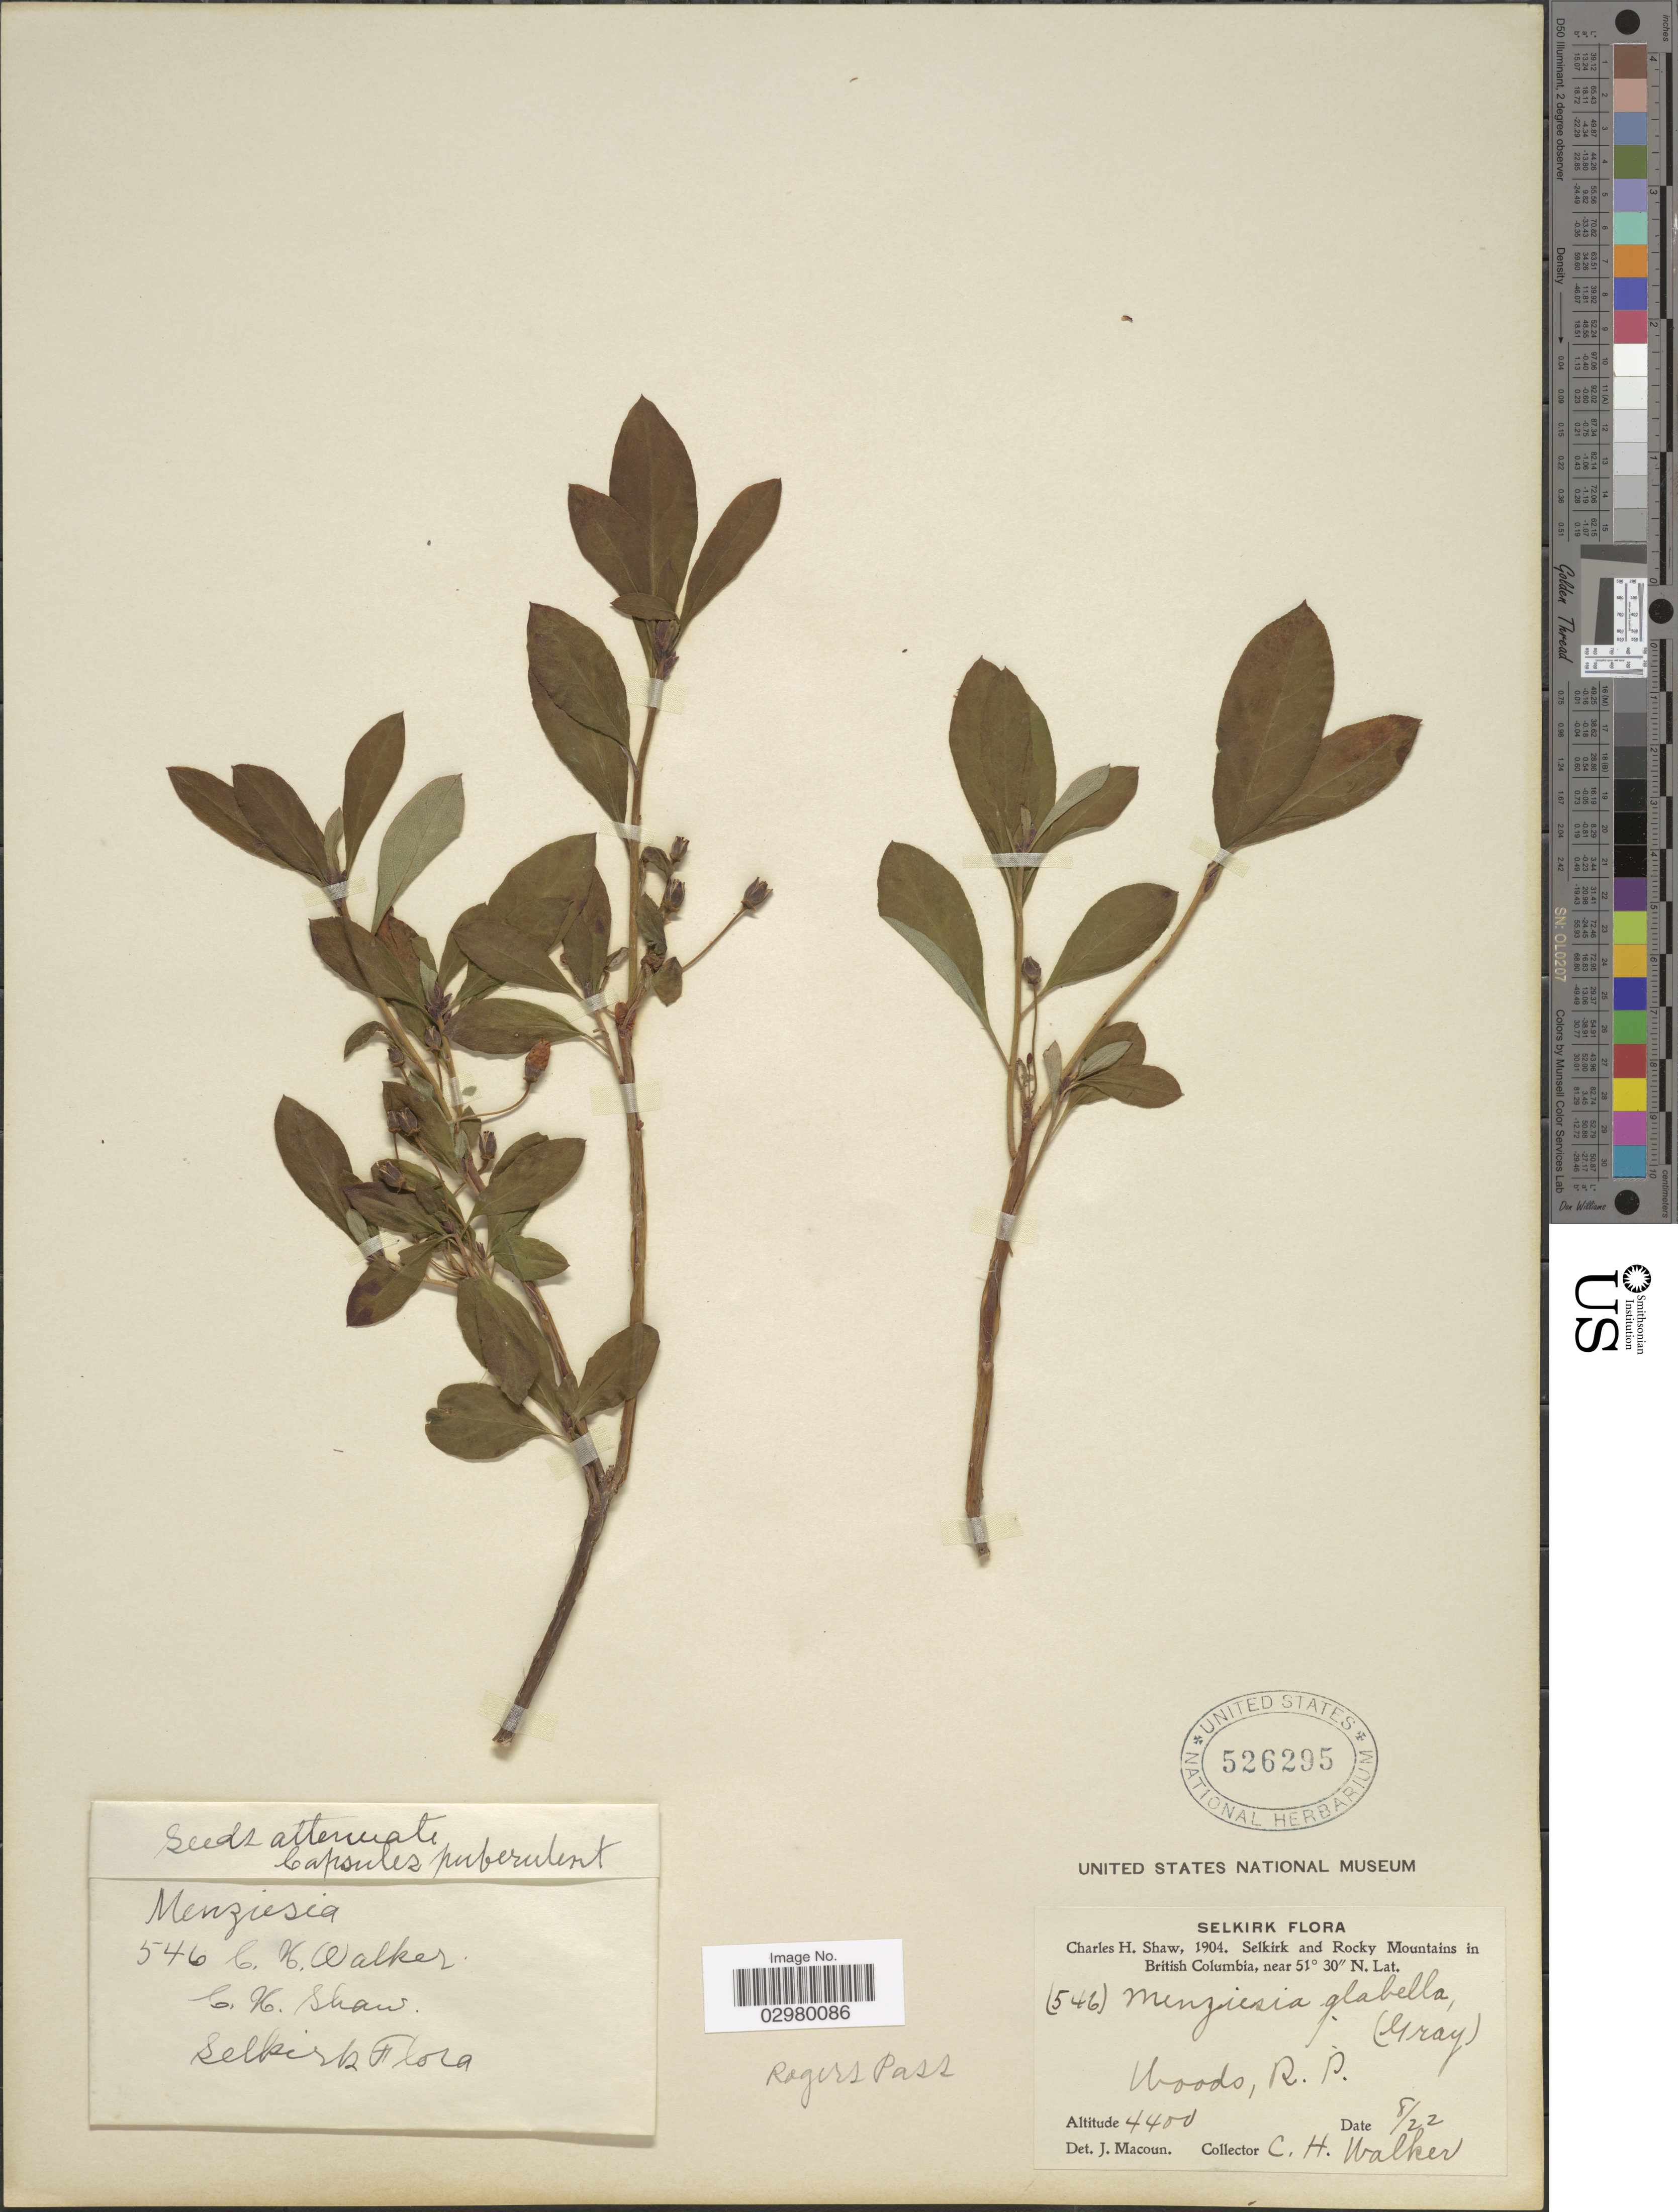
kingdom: Plantae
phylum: Tracheophyta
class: Magnoliopsida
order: Ericales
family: Ericaceae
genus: Menziesia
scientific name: Menziesia ferruginea subsp. glabella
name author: (A. Gray) Calder & Roy L. Taylor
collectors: C. Walker & C. H. Shaw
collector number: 546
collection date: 1904-08-22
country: Canada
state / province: British Columbia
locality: Selkirk. Selkirk and Rocky Mountains. Woods, R.P.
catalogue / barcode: US 526295